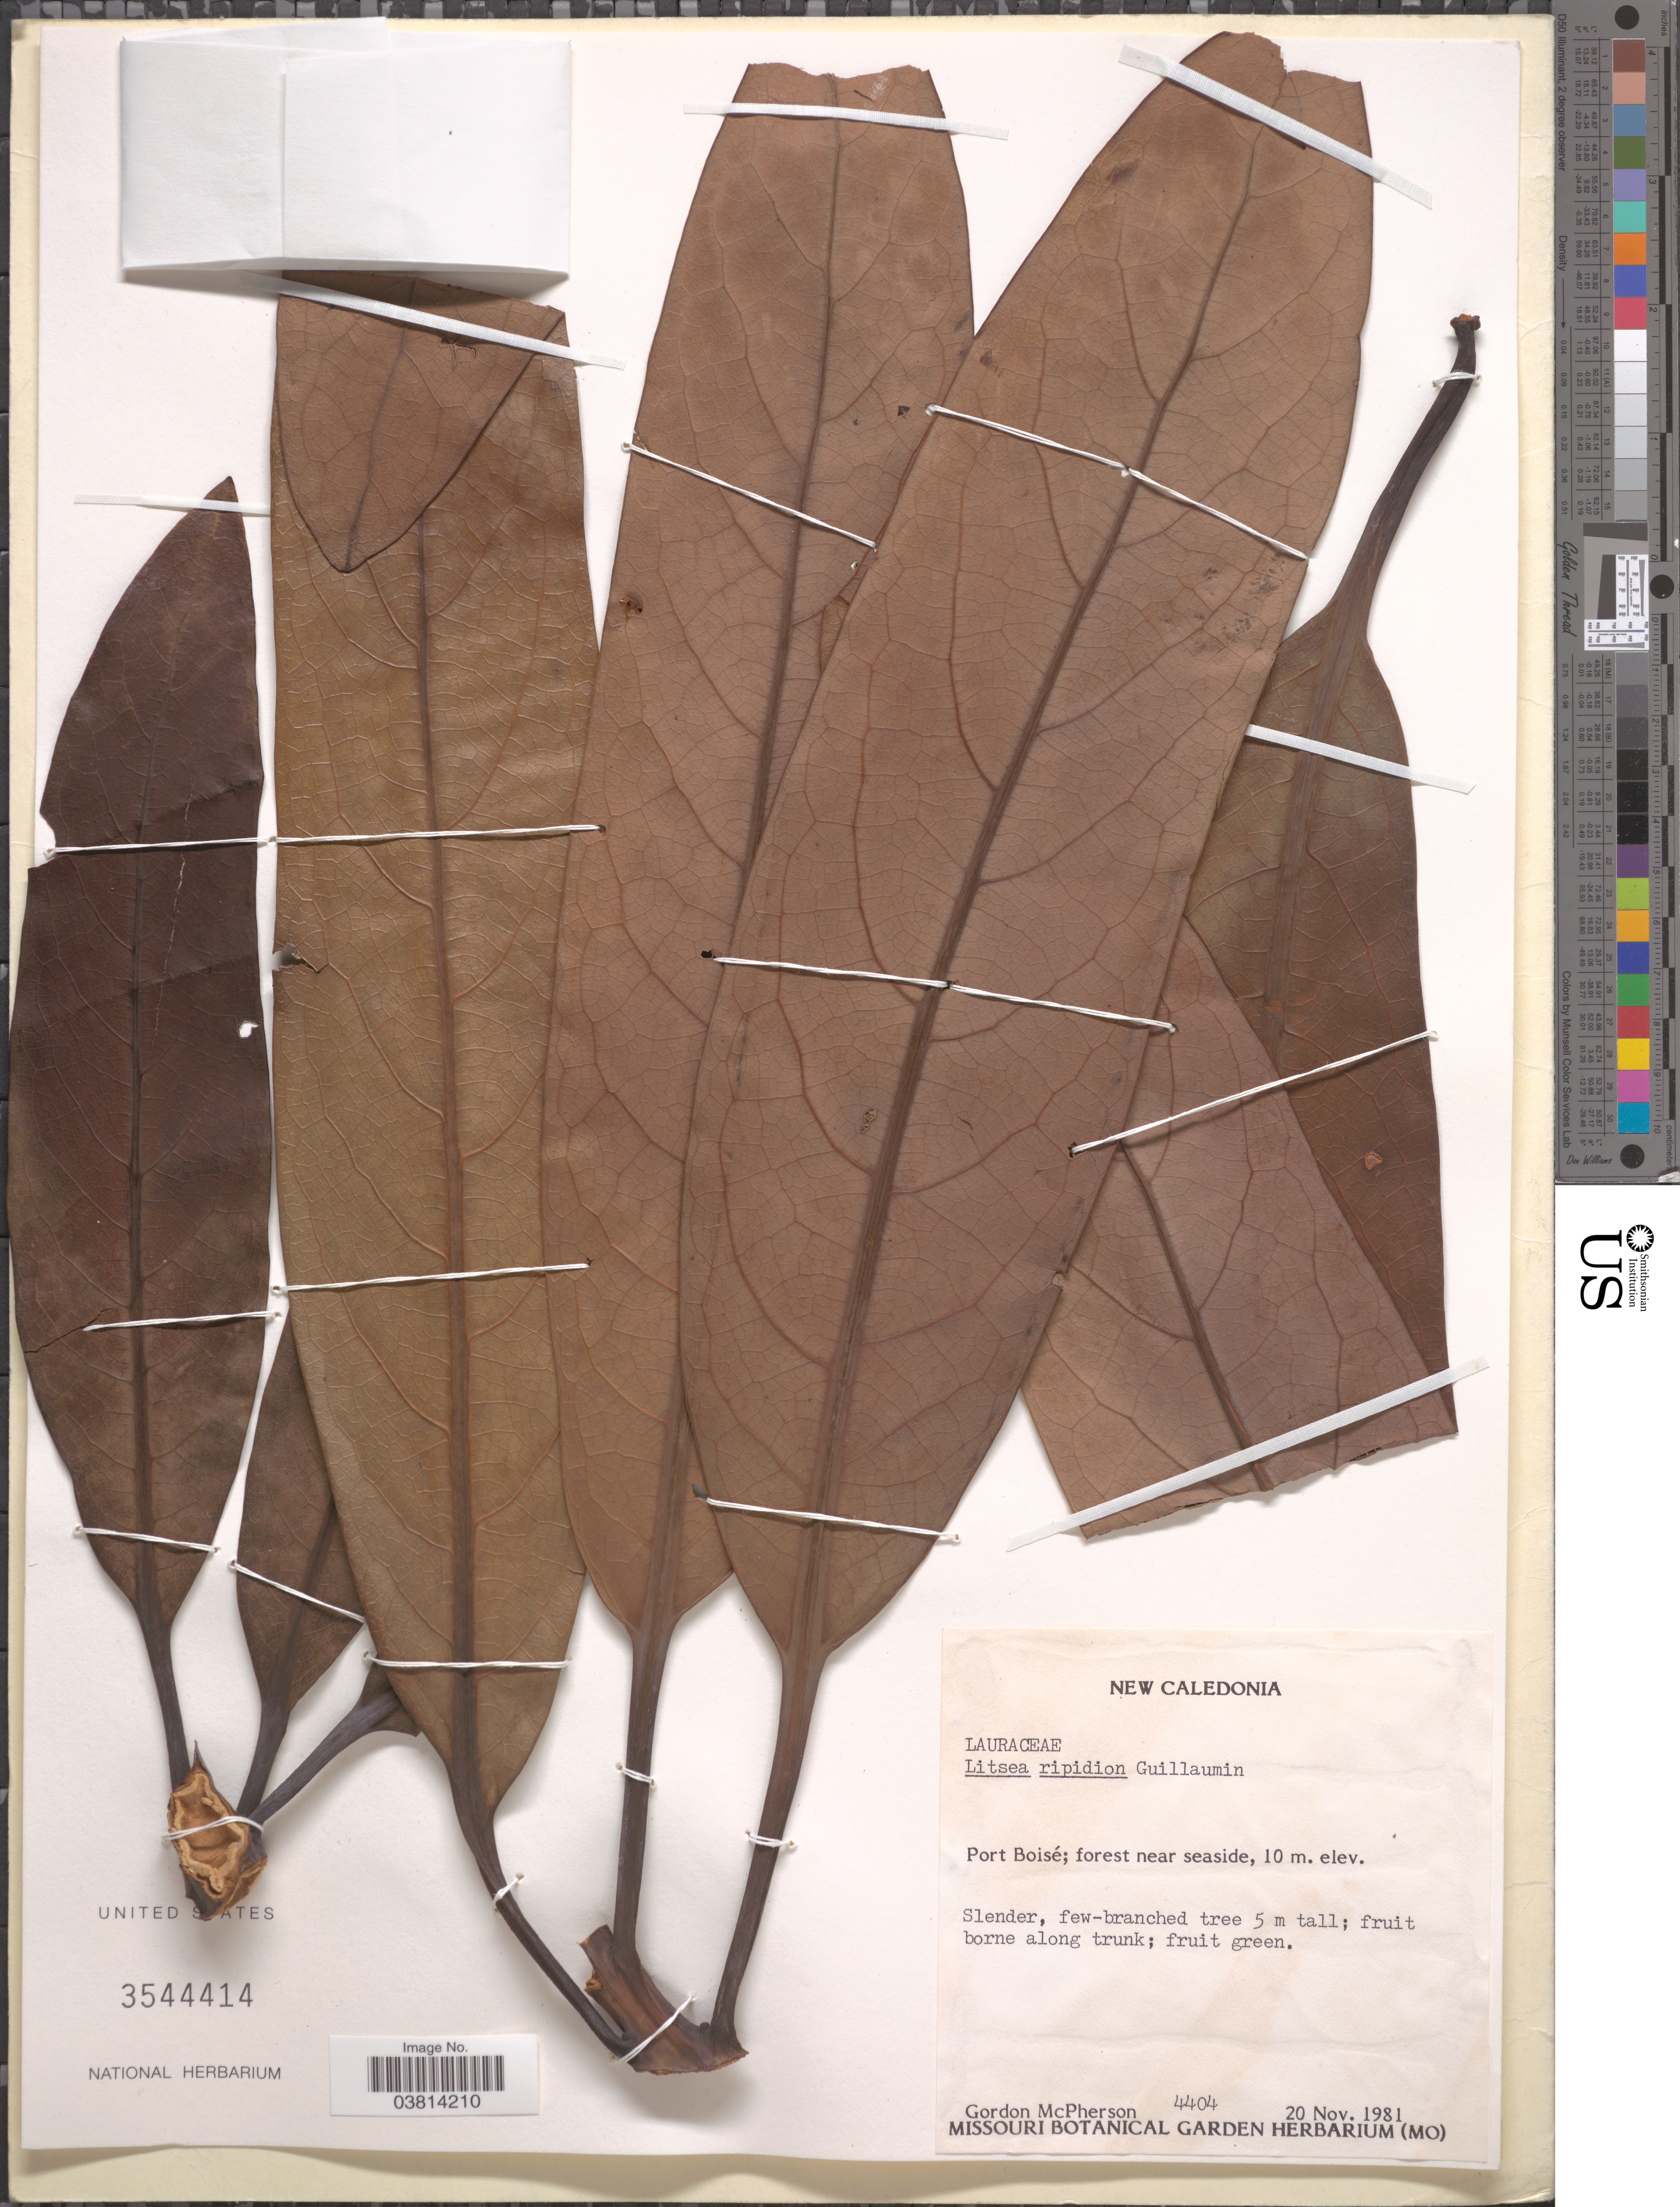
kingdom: Plantae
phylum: Tracheophyta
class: Magnoliopsida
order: Laurales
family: Lauraceae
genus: Litsea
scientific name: Litsea ripidion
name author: Guillaumin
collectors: G. McPherson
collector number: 4404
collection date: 1981-11-20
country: New Caledonia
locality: Port Boisé; forest near seaside. Along trunk.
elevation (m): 10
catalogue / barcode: US 3544414